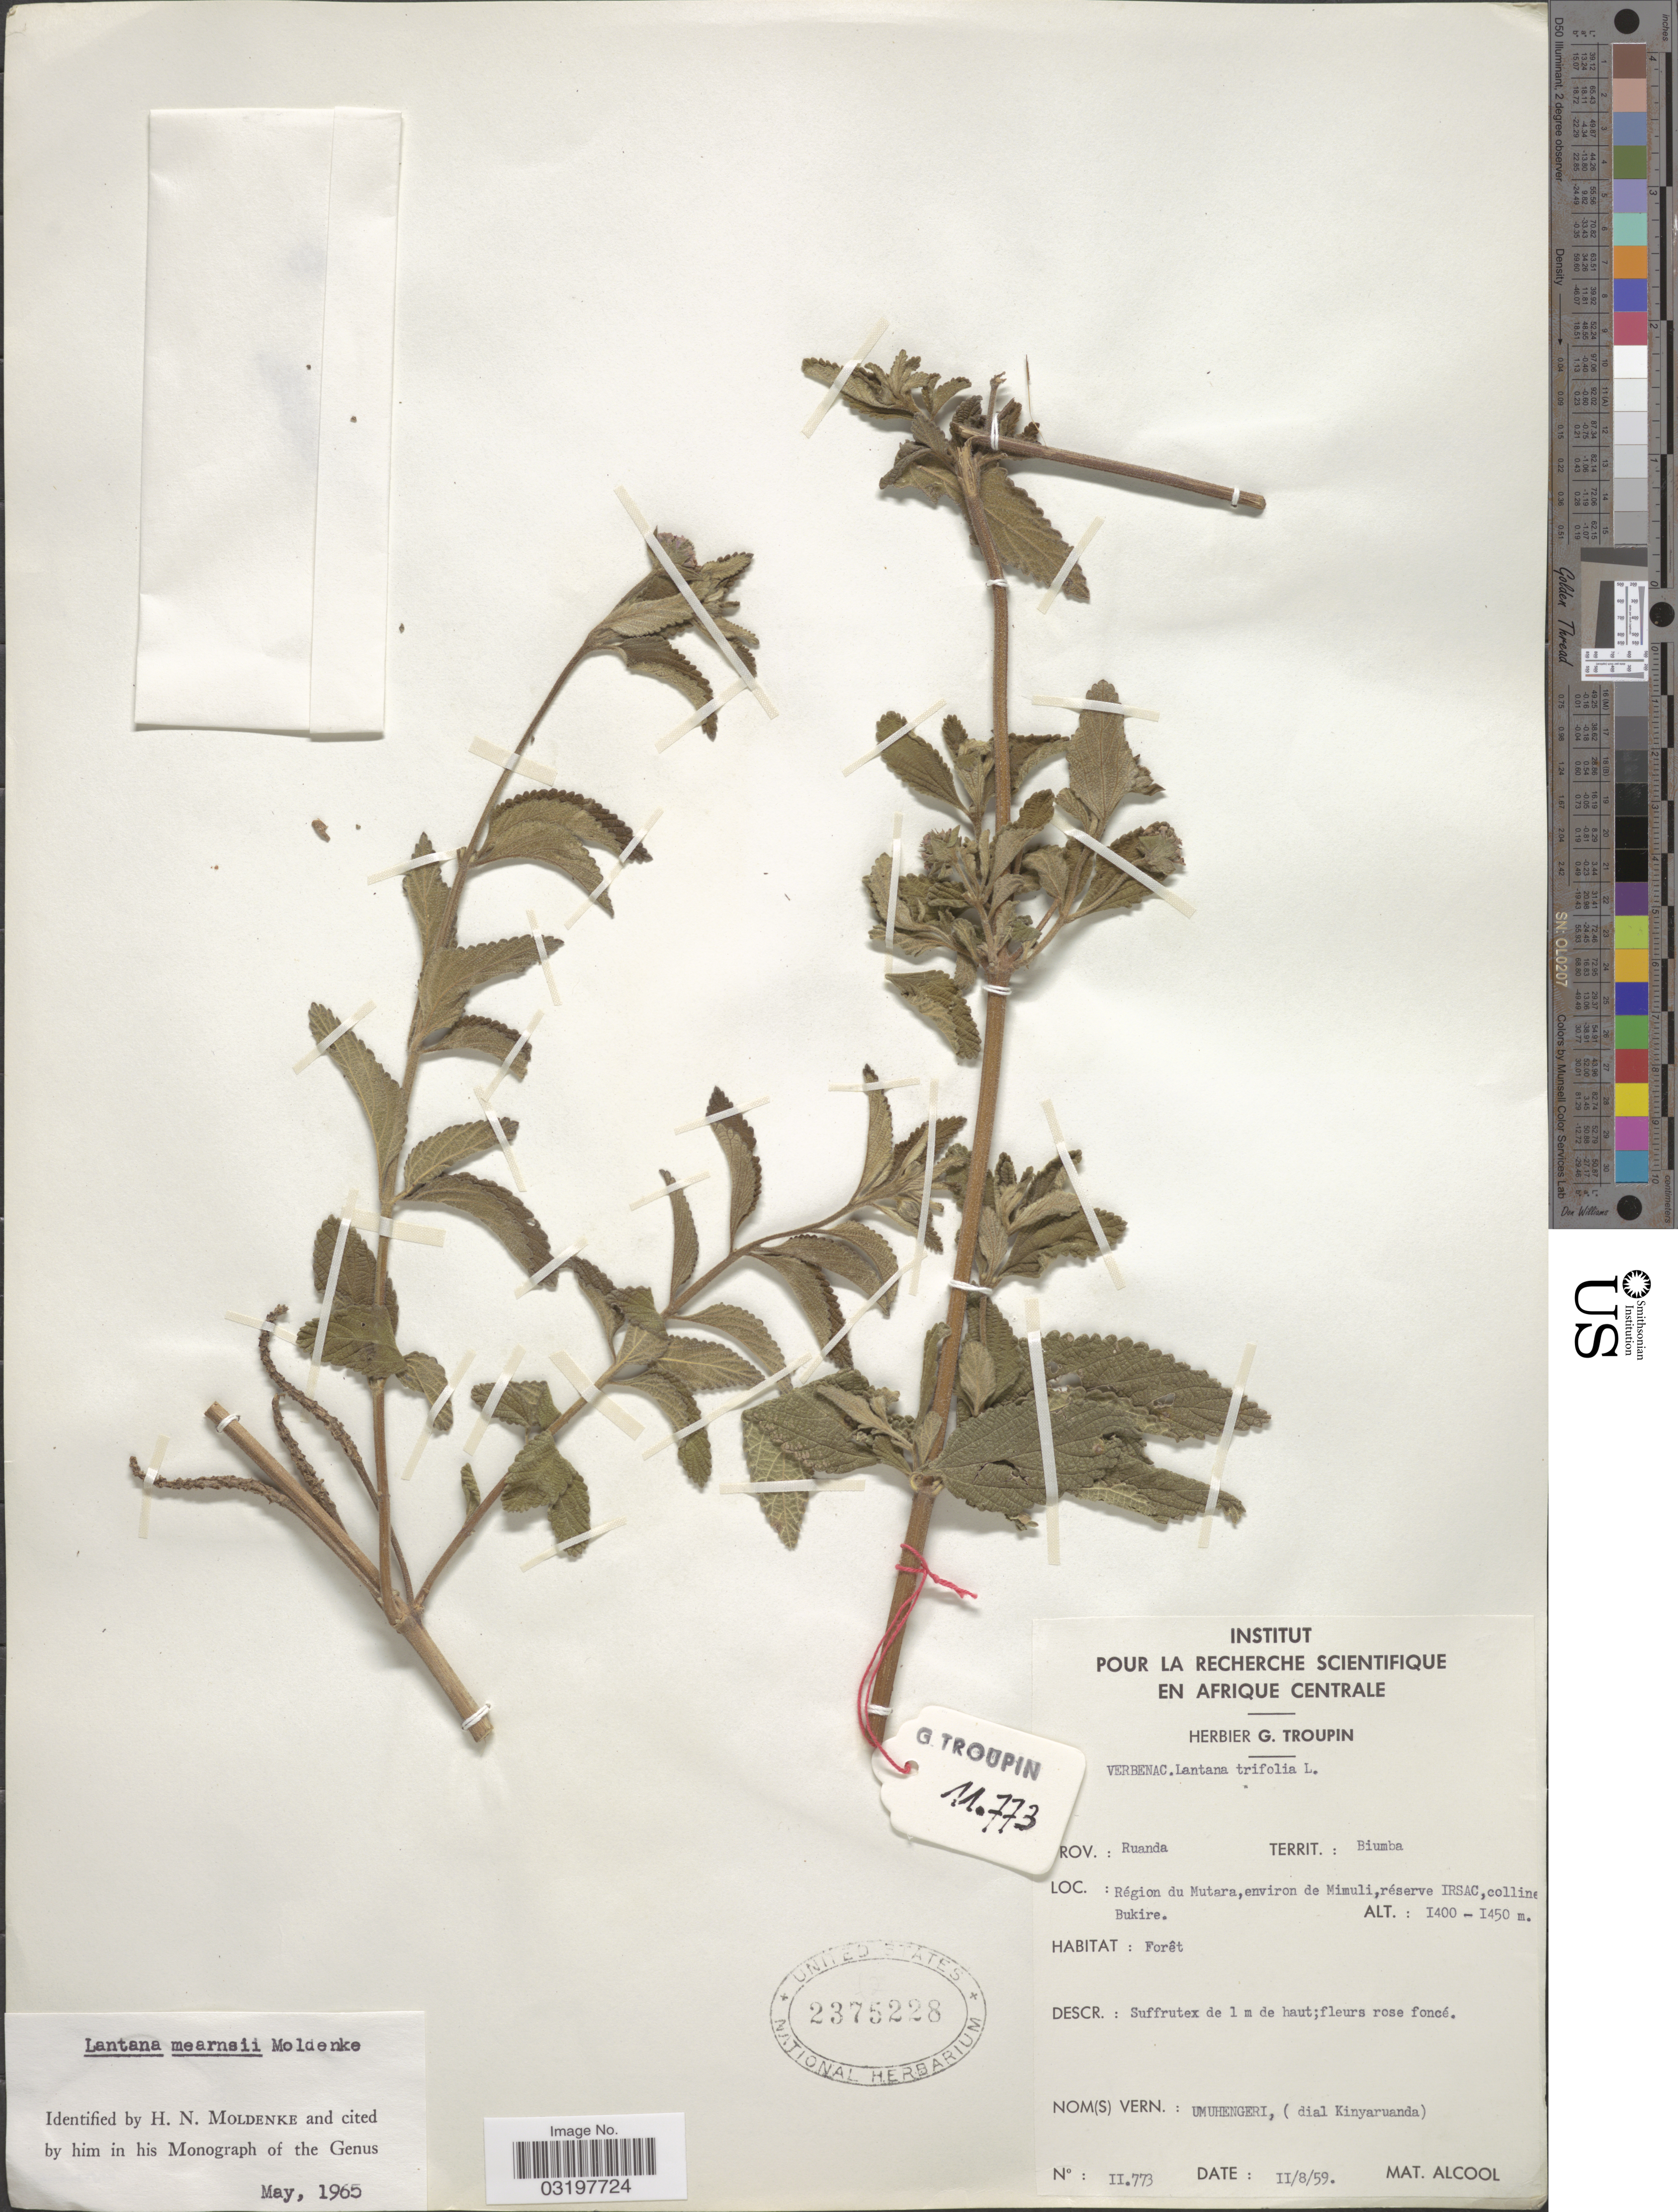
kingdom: Plantae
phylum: Tracheophyta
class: Magnoliopsida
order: Lamiales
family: Verbenaceae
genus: Lantana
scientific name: Lantana mearnsii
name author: Moldenke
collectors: ex herb. G. Troupin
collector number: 11773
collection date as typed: Transcribed d/m/y: 11/8/59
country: Rwanda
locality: Prov.: Ruanda, Territ.: Biumba, Région du Mutara, environ de Mimuli, réserve IRSAC, colline Bukire.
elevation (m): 1400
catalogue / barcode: US 2375228